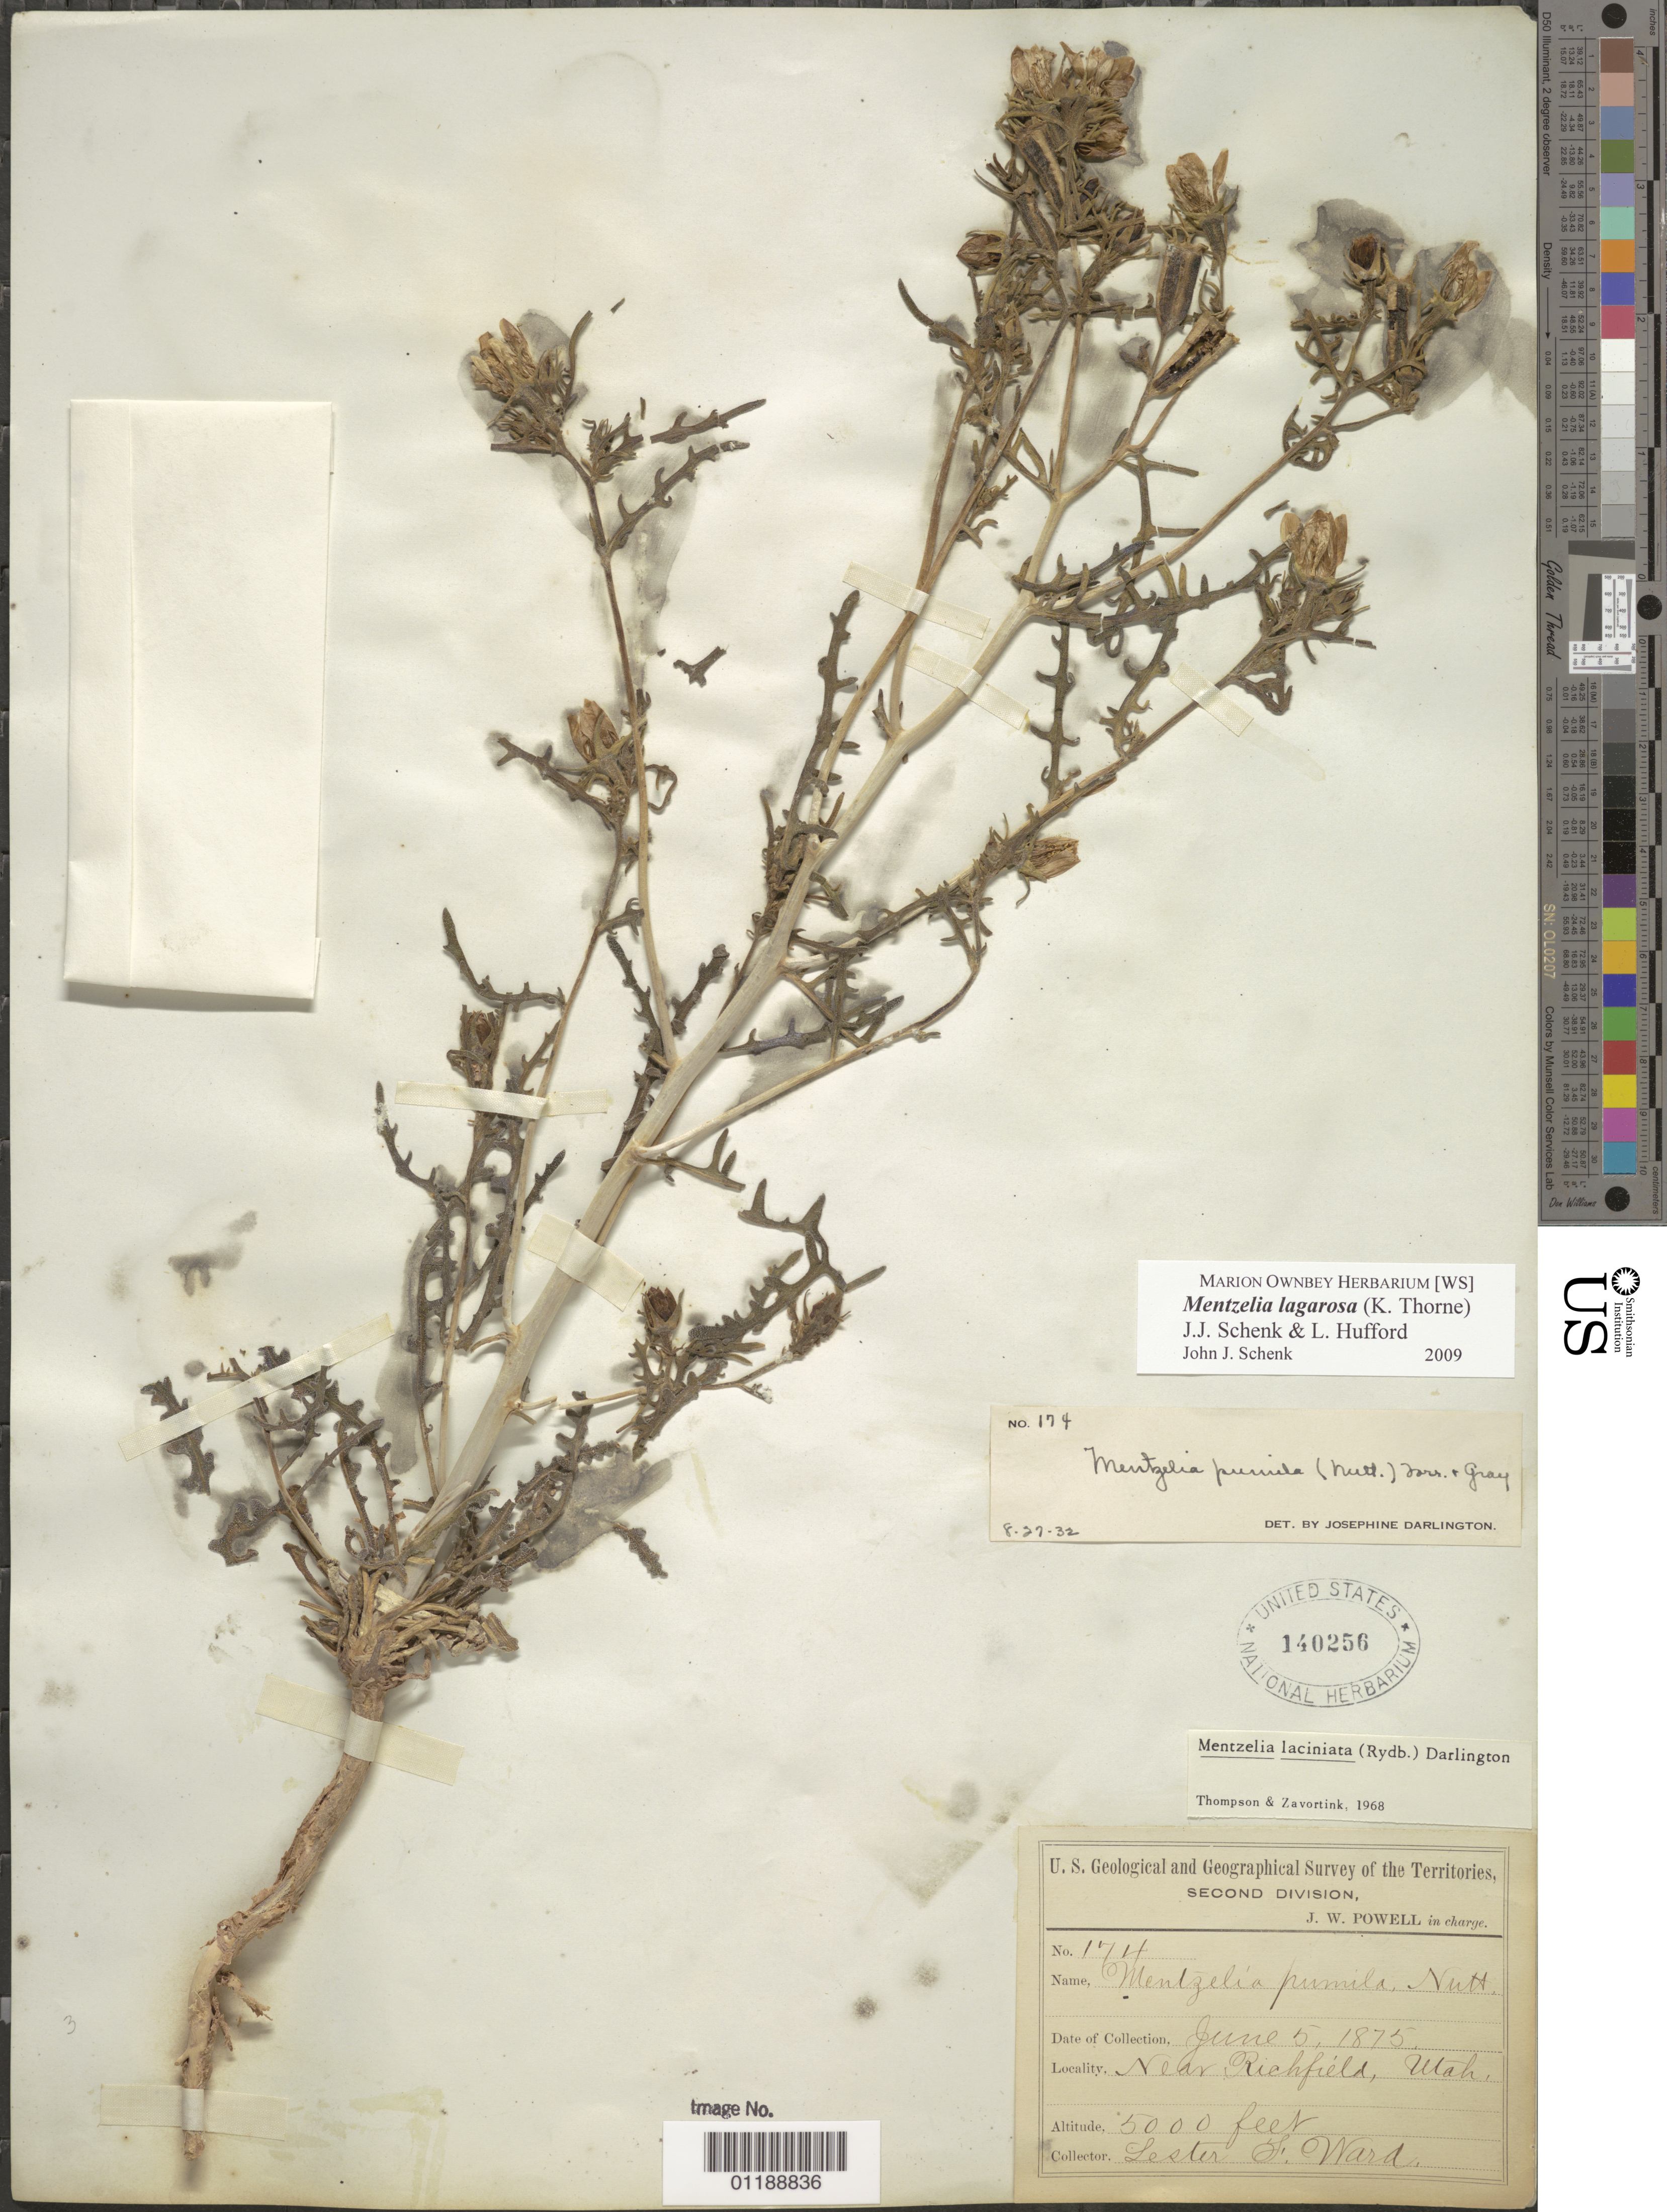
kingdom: Plantae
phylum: Tracheophyta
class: Magnoliopsida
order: Cornales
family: Loasaceae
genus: Mentzelia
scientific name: Mentzelia lagarosa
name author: (K.H. Thorne) J.J. Schenk & L. Hufford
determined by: Schenk, John J.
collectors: L. F. Ward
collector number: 174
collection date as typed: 5 Jun 1875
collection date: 1875-06-05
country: United States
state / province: Utah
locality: near Richfield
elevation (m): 1524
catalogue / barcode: US 140256